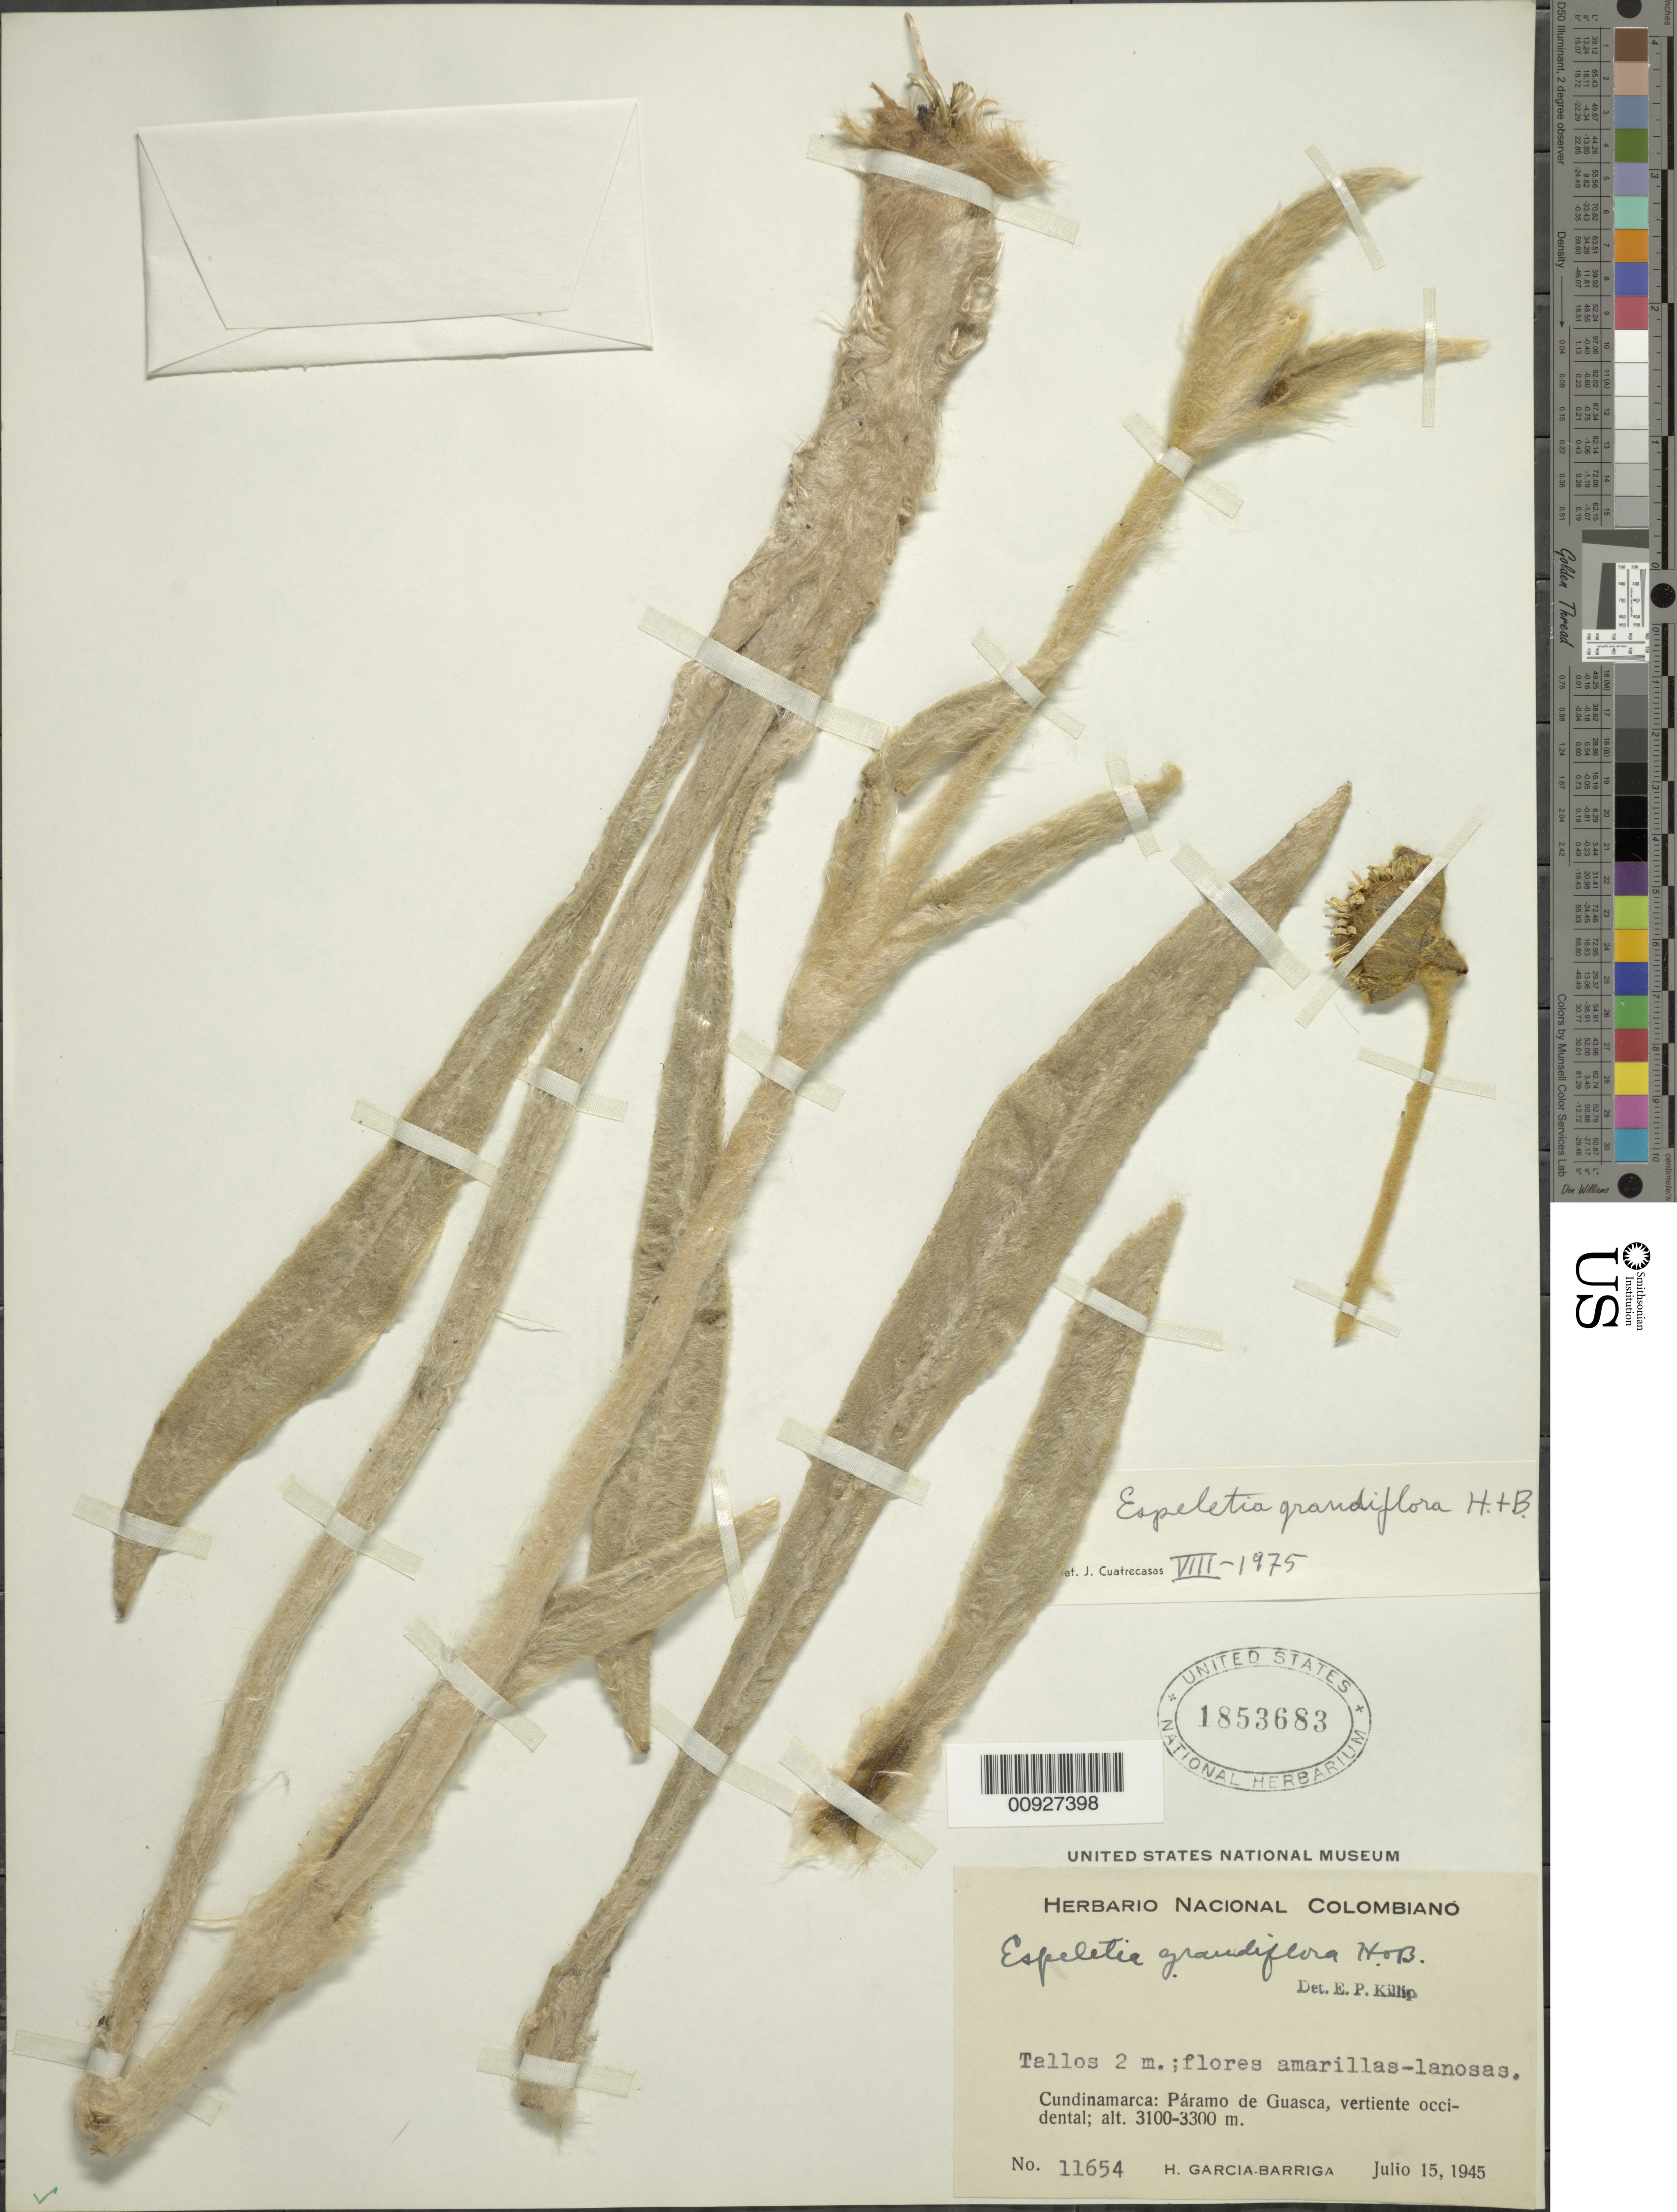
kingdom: Plantae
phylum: Tracheophyta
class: Magnoliopsida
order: Asterales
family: Asteraceae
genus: Espeletia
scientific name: Espeletia grandiflora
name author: Humb. & Bonpl.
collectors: H. García Barriga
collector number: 11654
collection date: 1945-07-15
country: Colombia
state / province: Cundinamarca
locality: Páramo de Guasca. Páramo de Guasca, vertiente occidental.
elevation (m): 3100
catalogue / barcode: US 1853683